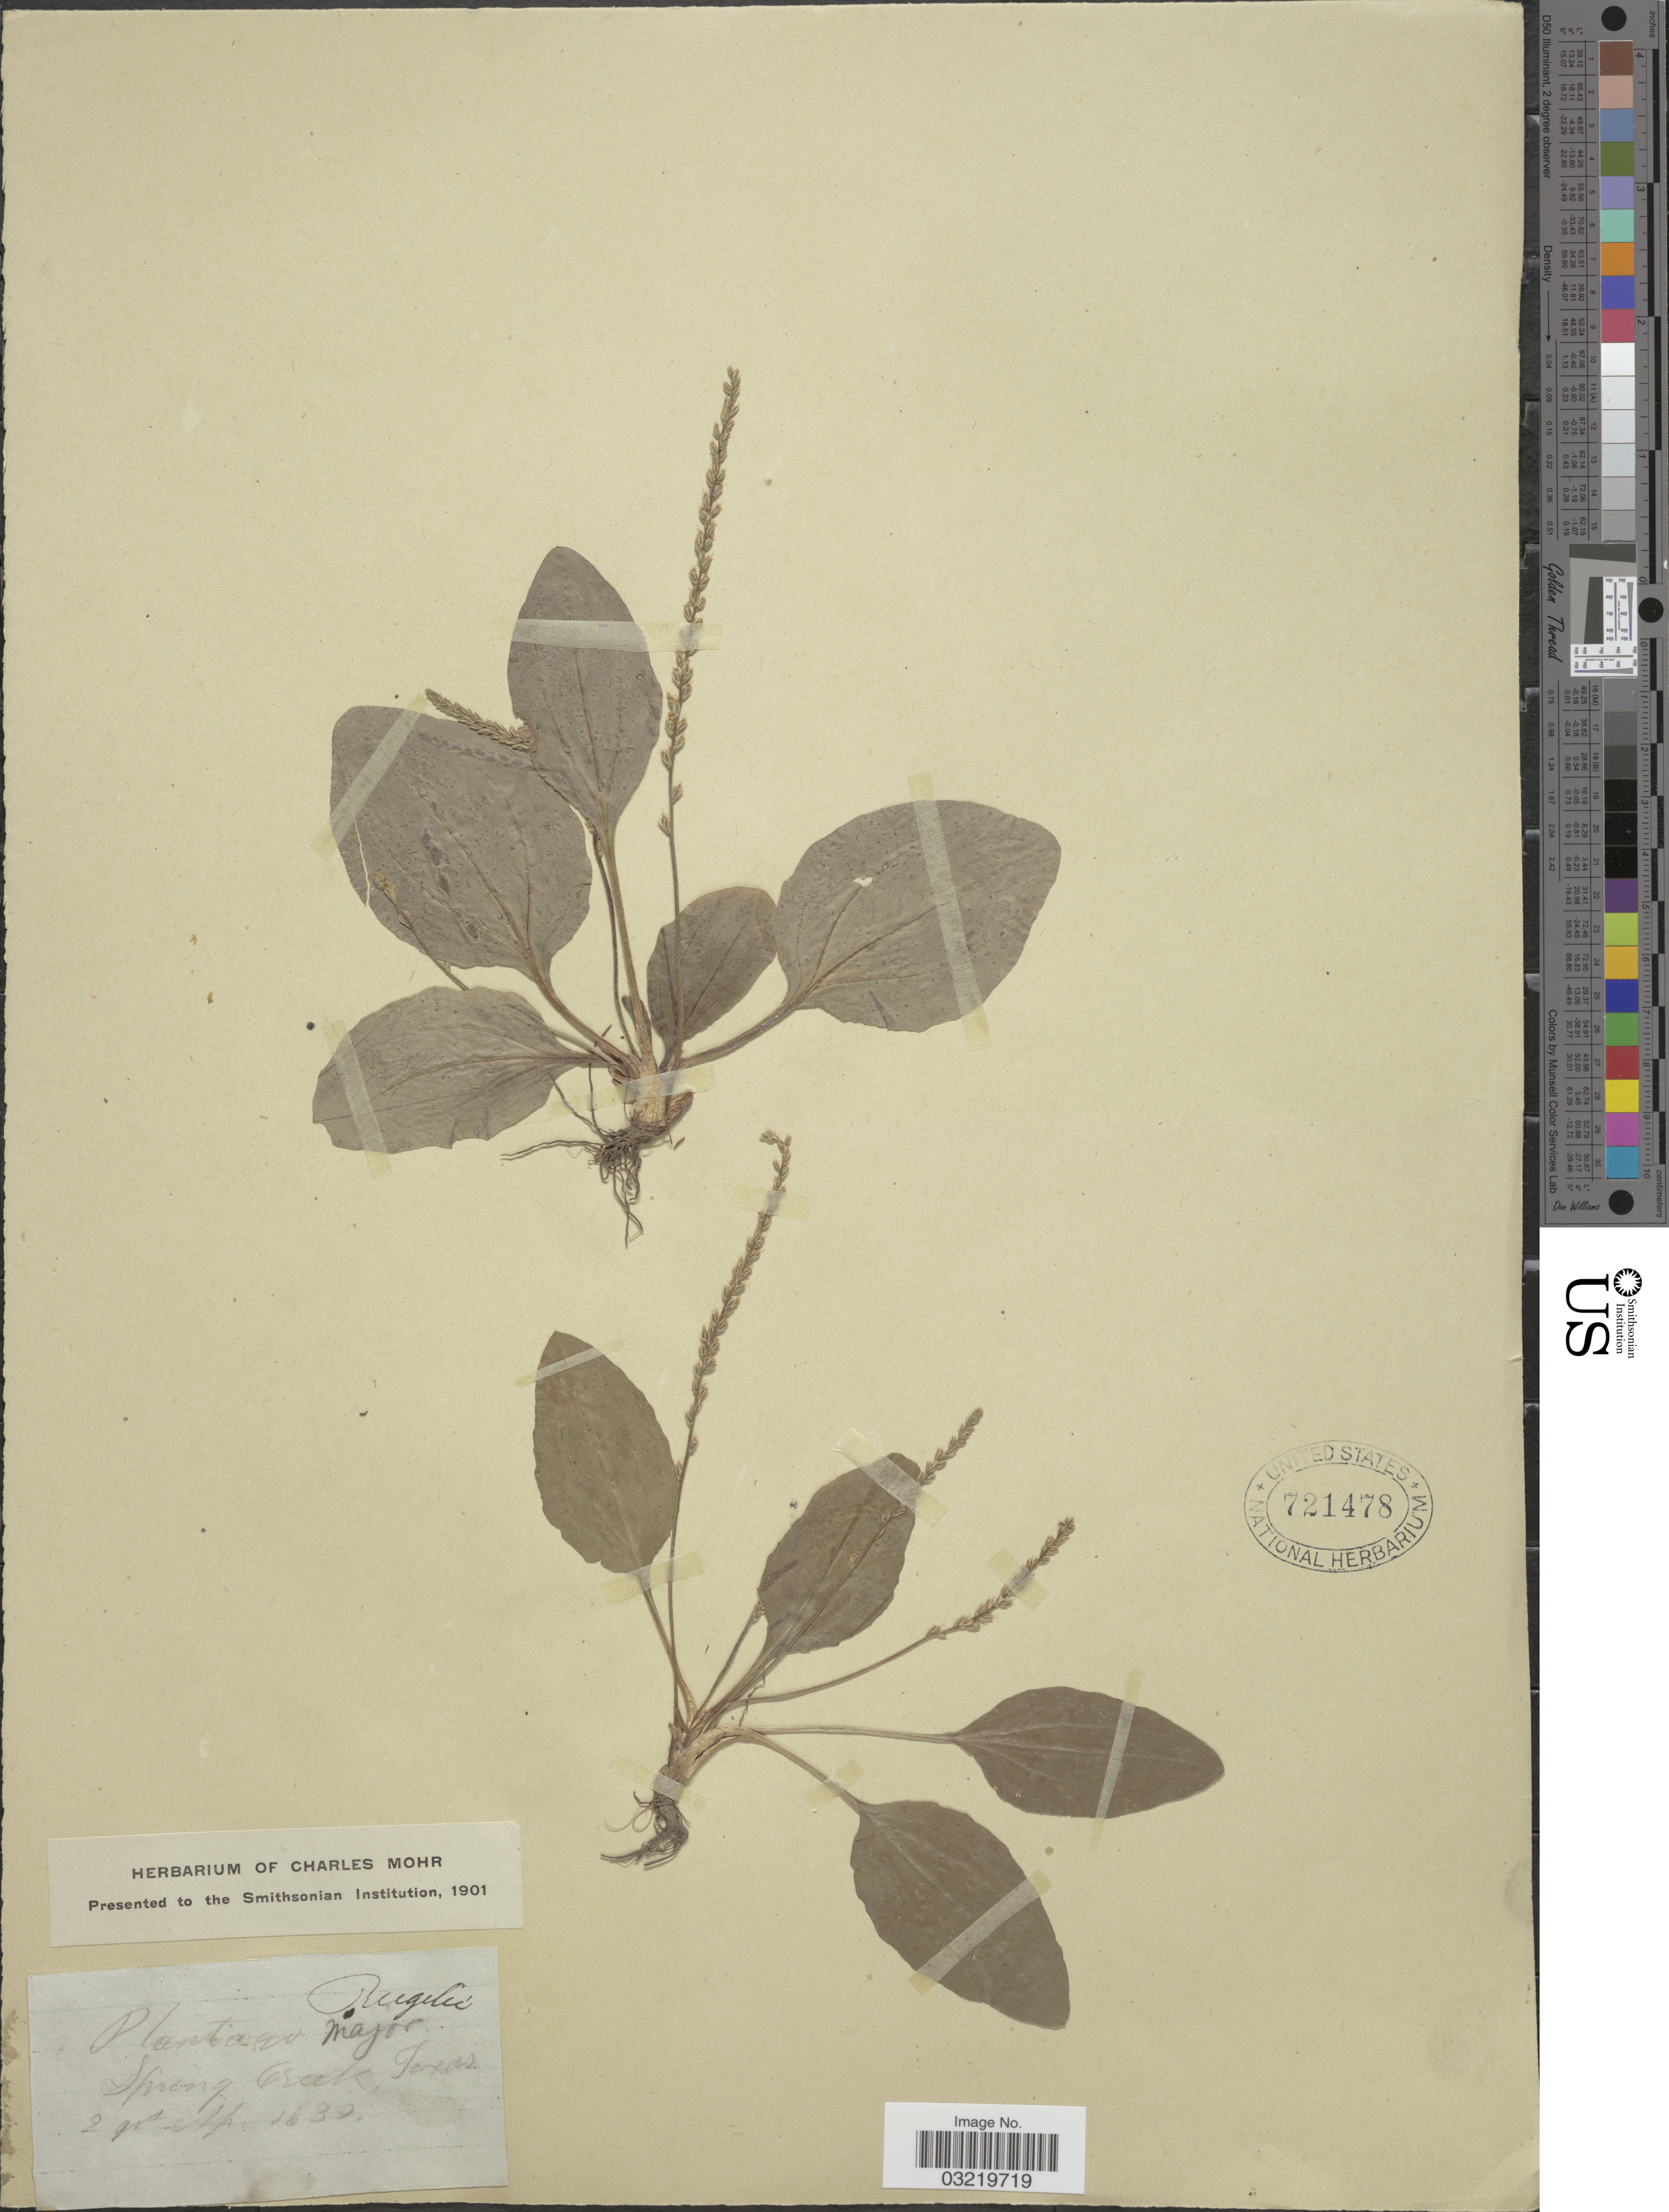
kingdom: Plantae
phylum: Tracheophyta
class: Magnoliopsida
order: Lamiales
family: Plantaginaceae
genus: Plantago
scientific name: Plantago rugelii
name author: Decne.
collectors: ex herb. Charles Mohr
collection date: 1839-04-02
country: United States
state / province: Texas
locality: Spring Creek.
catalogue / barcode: US 721478